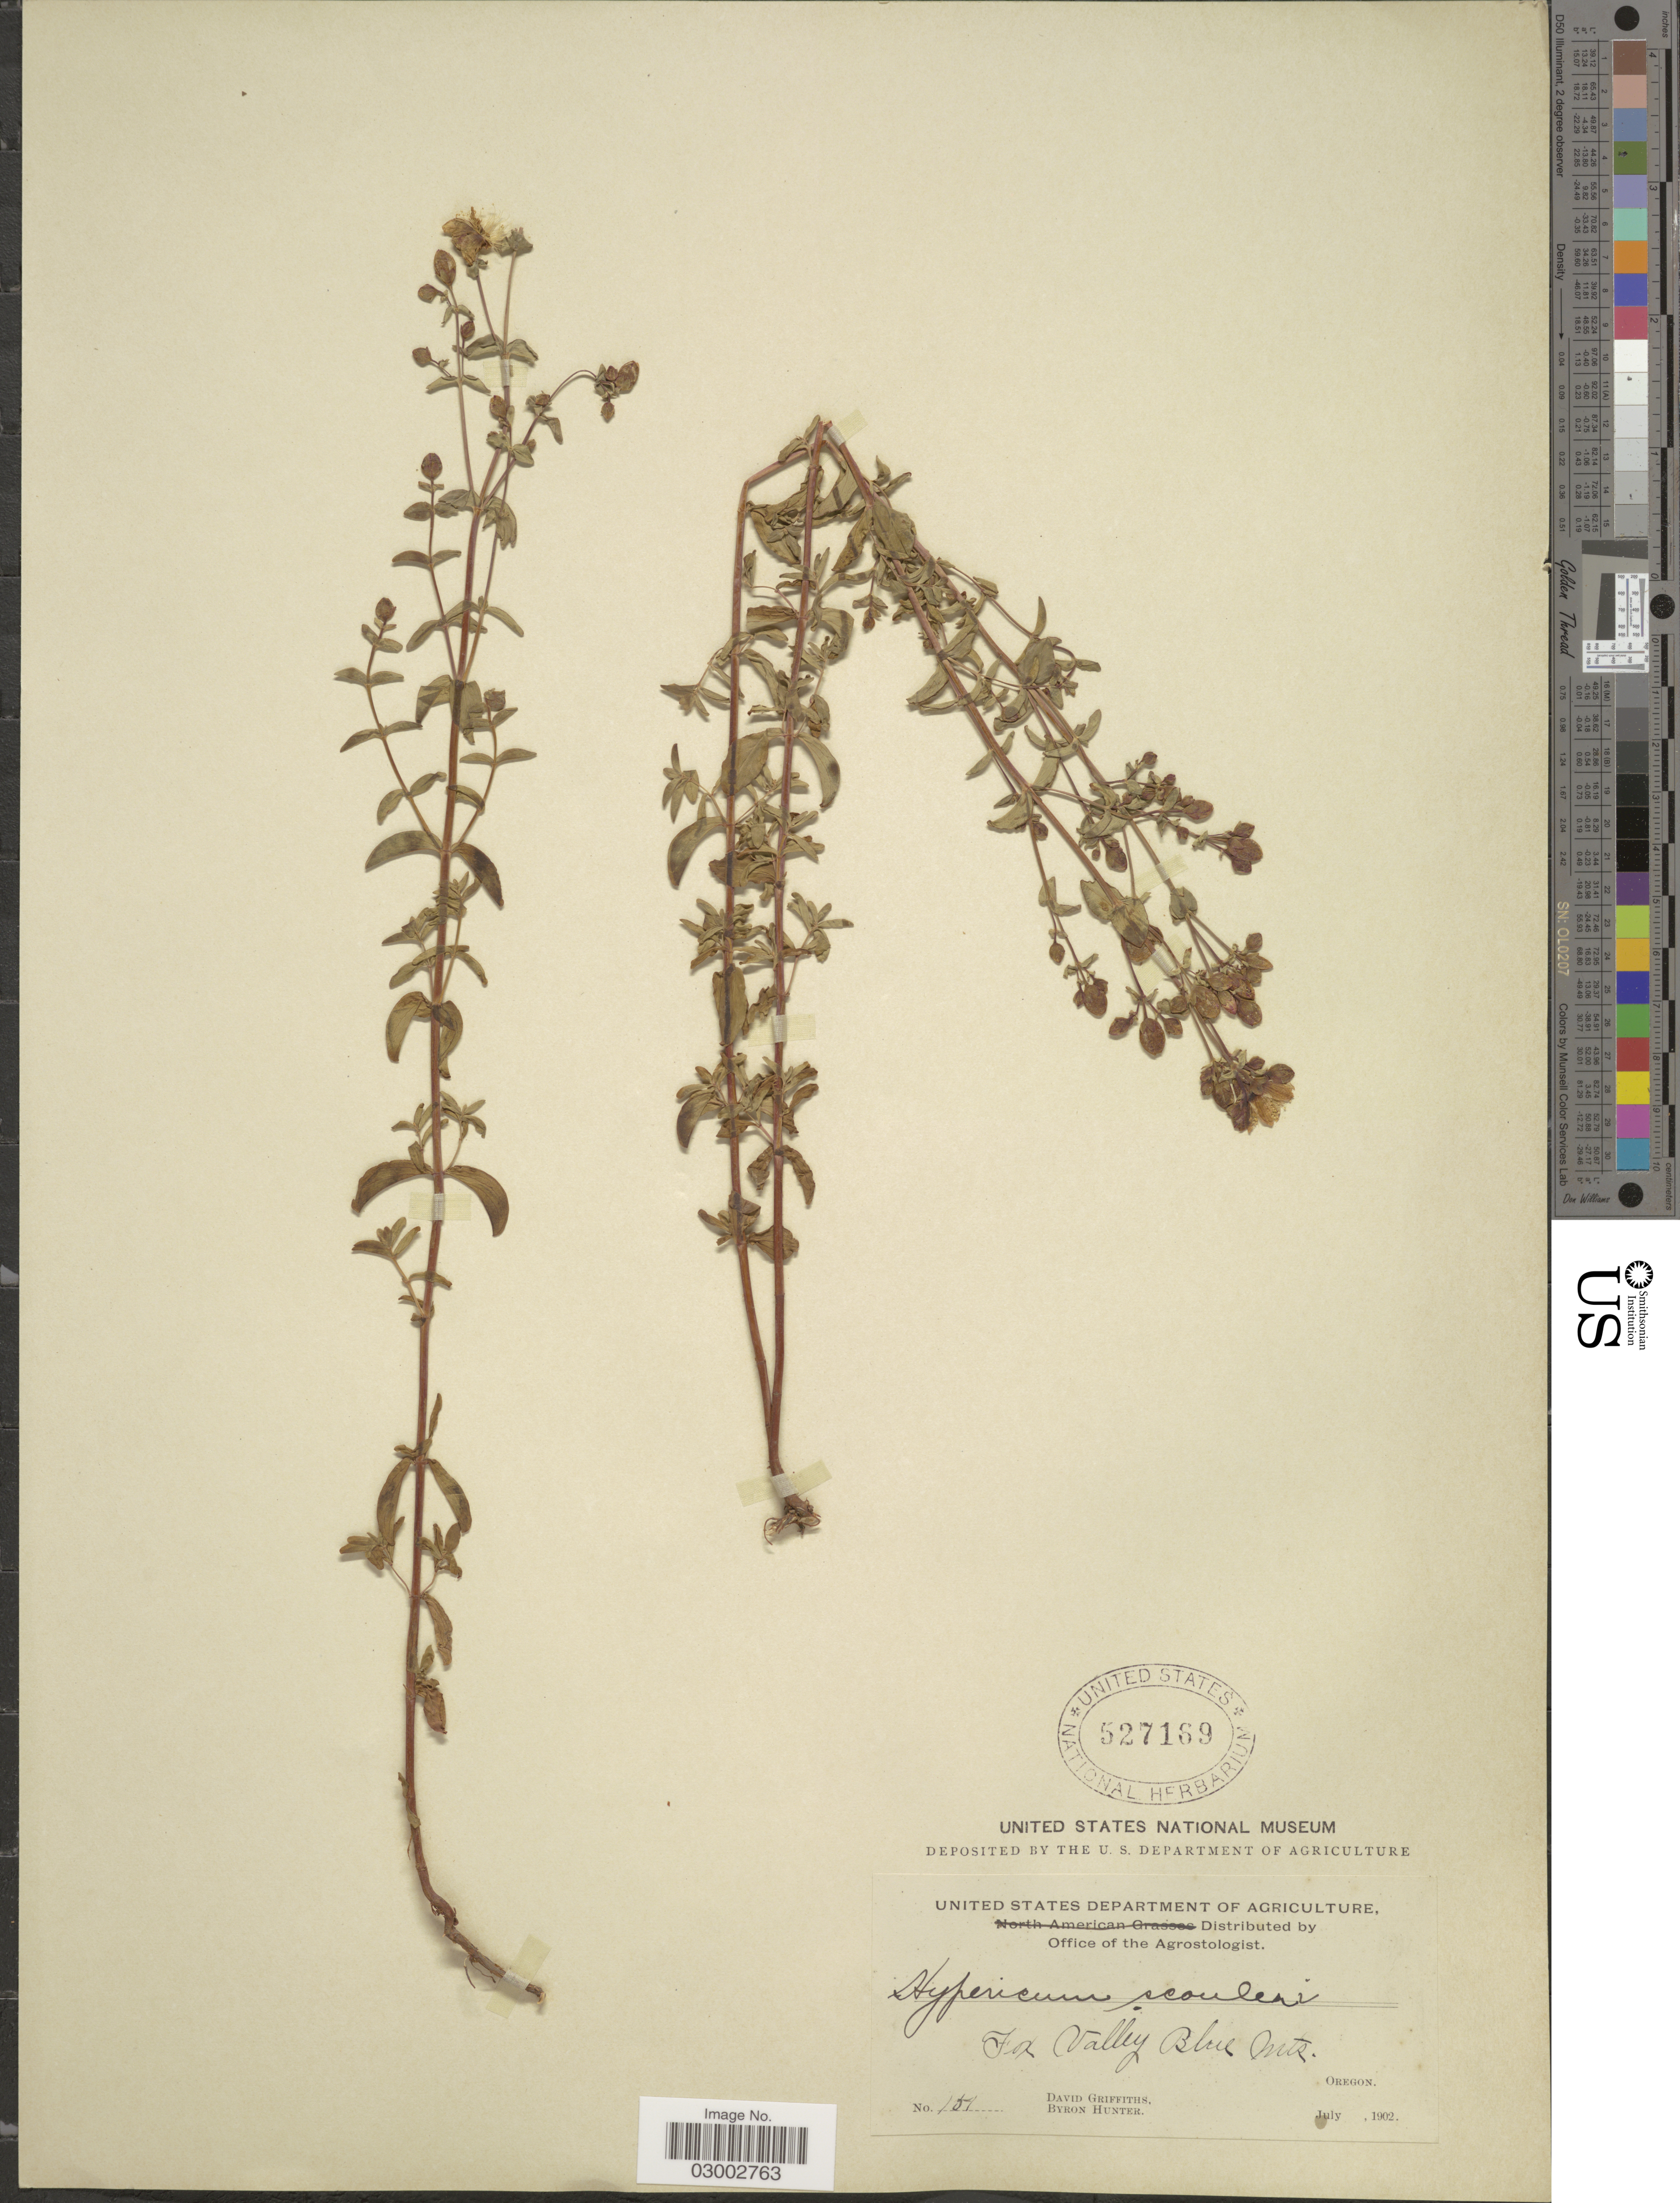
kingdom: Plantae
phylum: Tracheophyta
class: Magnoliopsida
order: Malpighiales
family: Hypericaceae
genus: Hypericum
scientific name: Hypericum scouleri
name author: Hook.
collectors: D. Griffiths & B. Hunter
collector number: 154*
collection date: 1902-07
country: United States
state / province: Oregon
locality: Fox Valley Blue Mts.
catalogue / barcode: US 527169